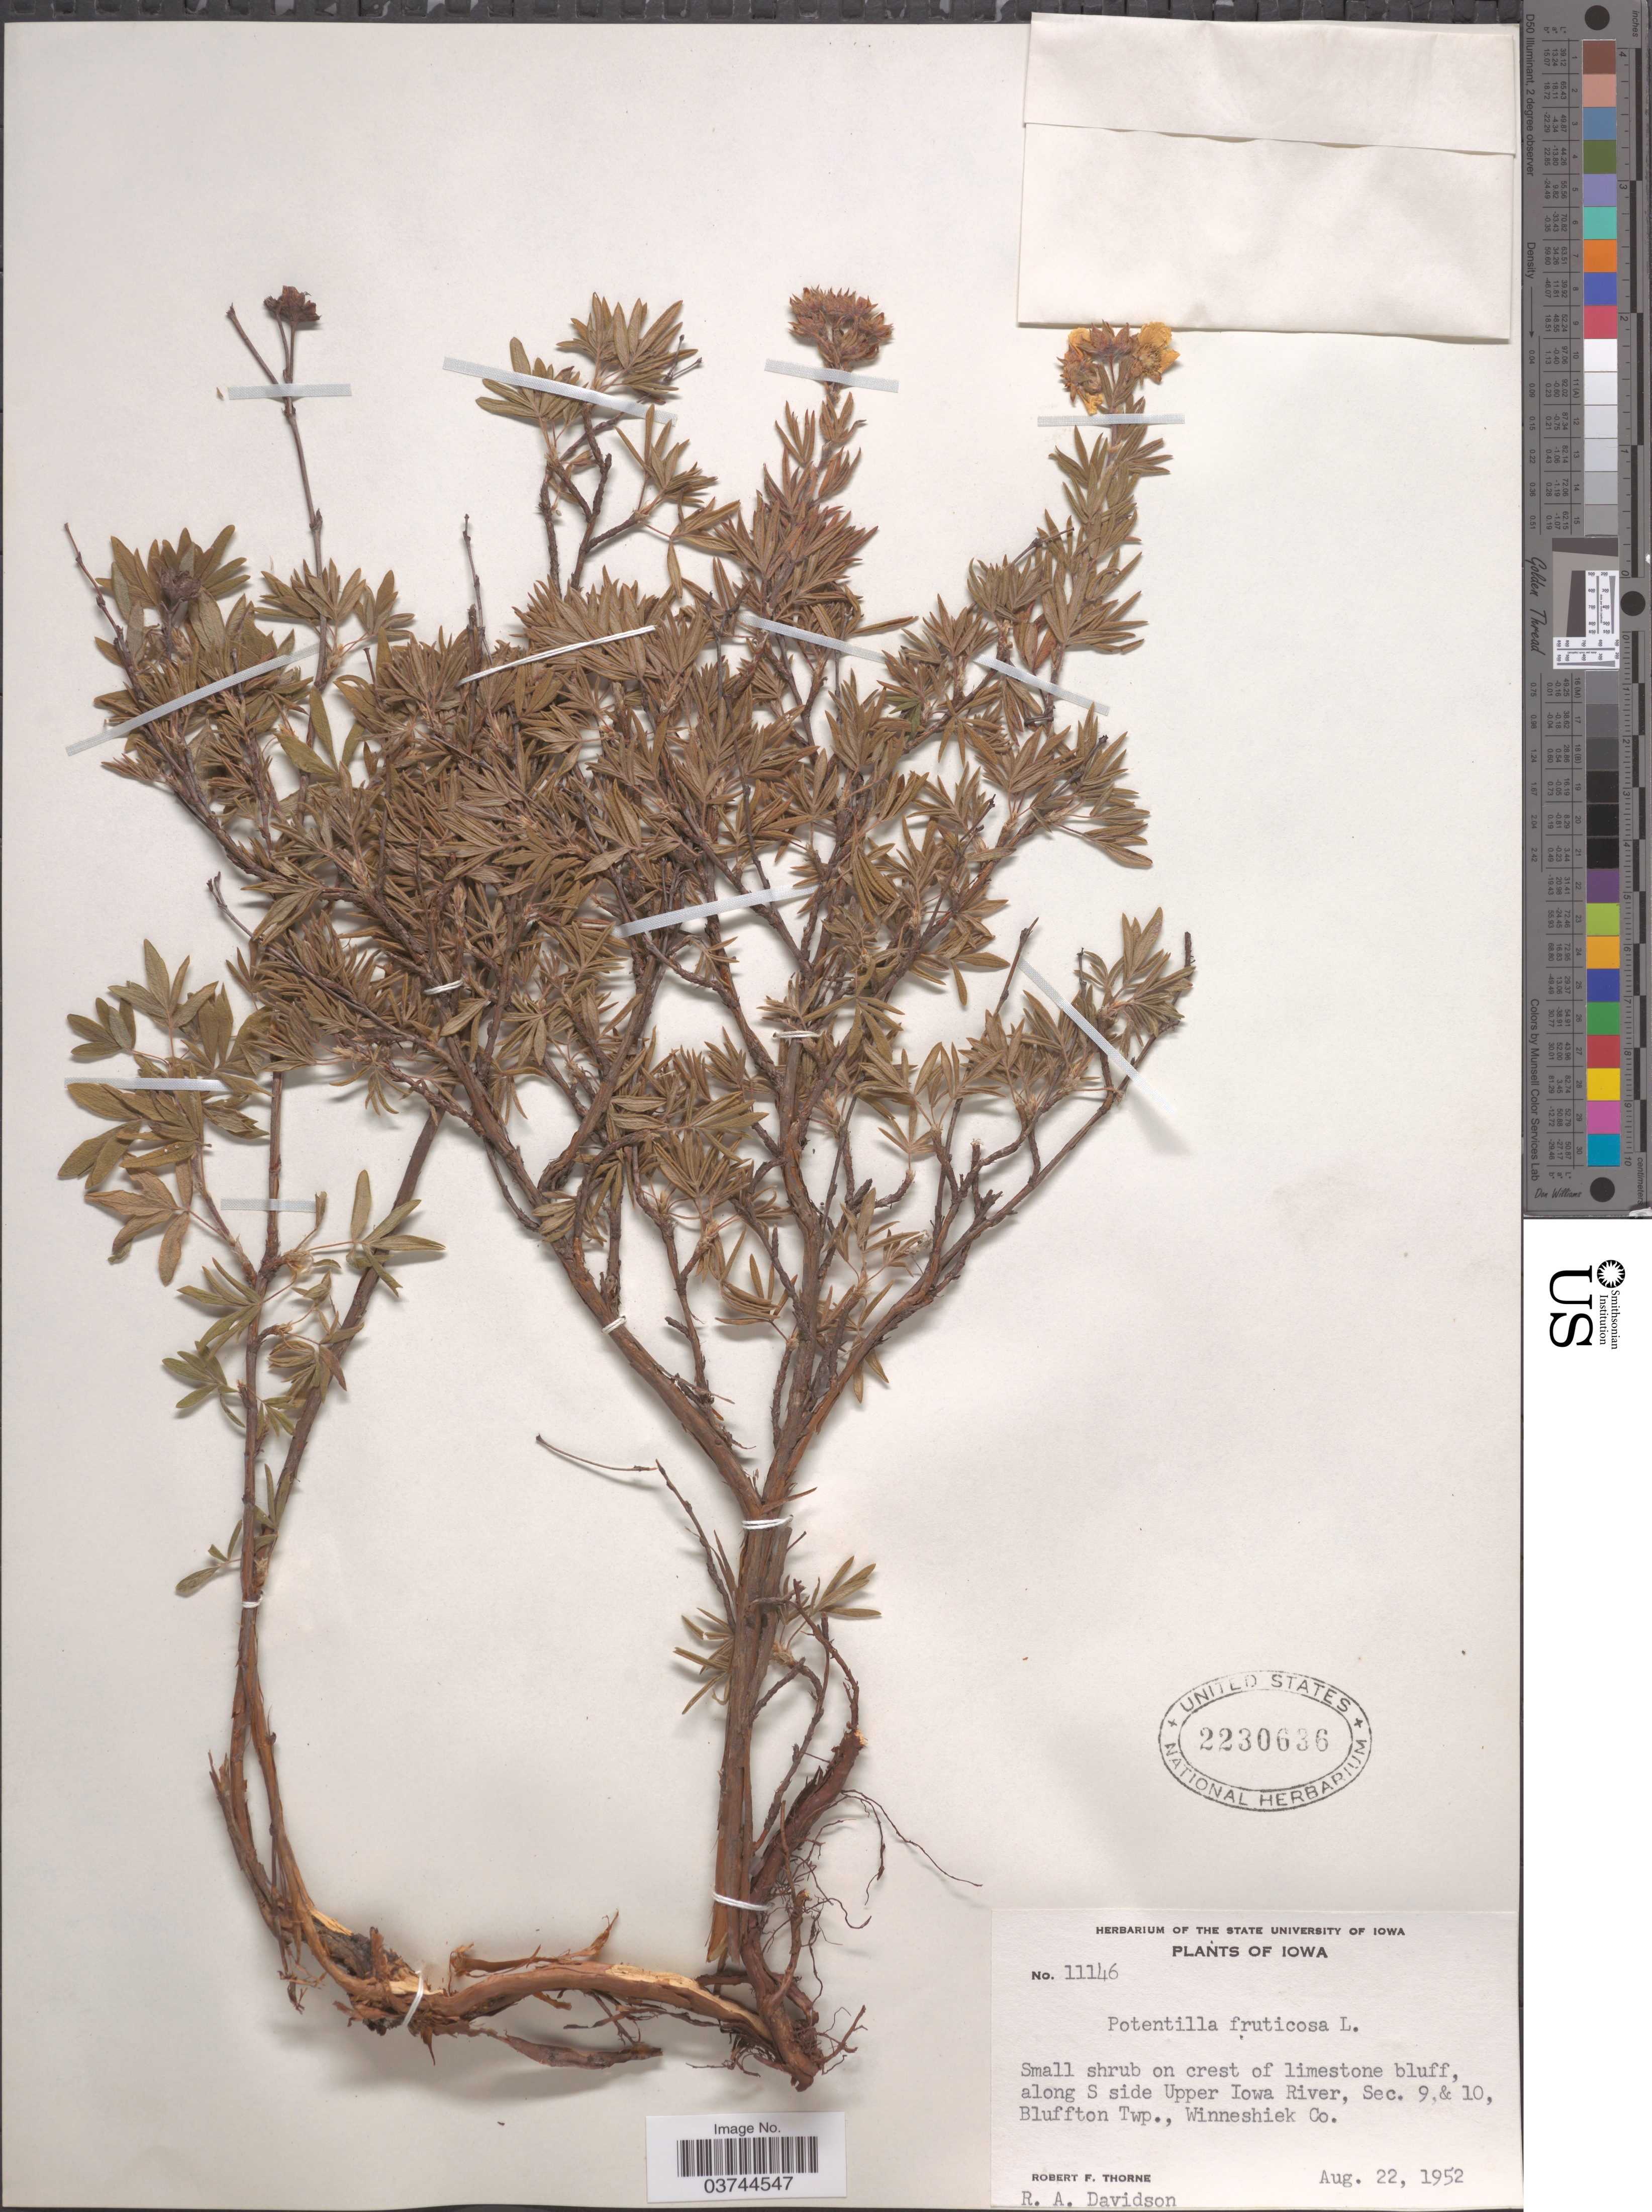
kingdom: Plantae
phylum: Tracheophyta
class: Magnoliopsida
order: Rosales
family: Rosaceae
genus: Dasiphora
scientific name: Dasiphora fruticosa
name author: (L.) Rydb.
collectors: R. F. Thorne & R. A. Davidson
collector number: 11146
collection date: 1952-08-22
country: United States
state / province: Iowa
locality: Along S side Upper Iowa River, Sec. 9, &10, Bluffton Twp., Winneshiek Co.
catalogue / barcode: US 2230636